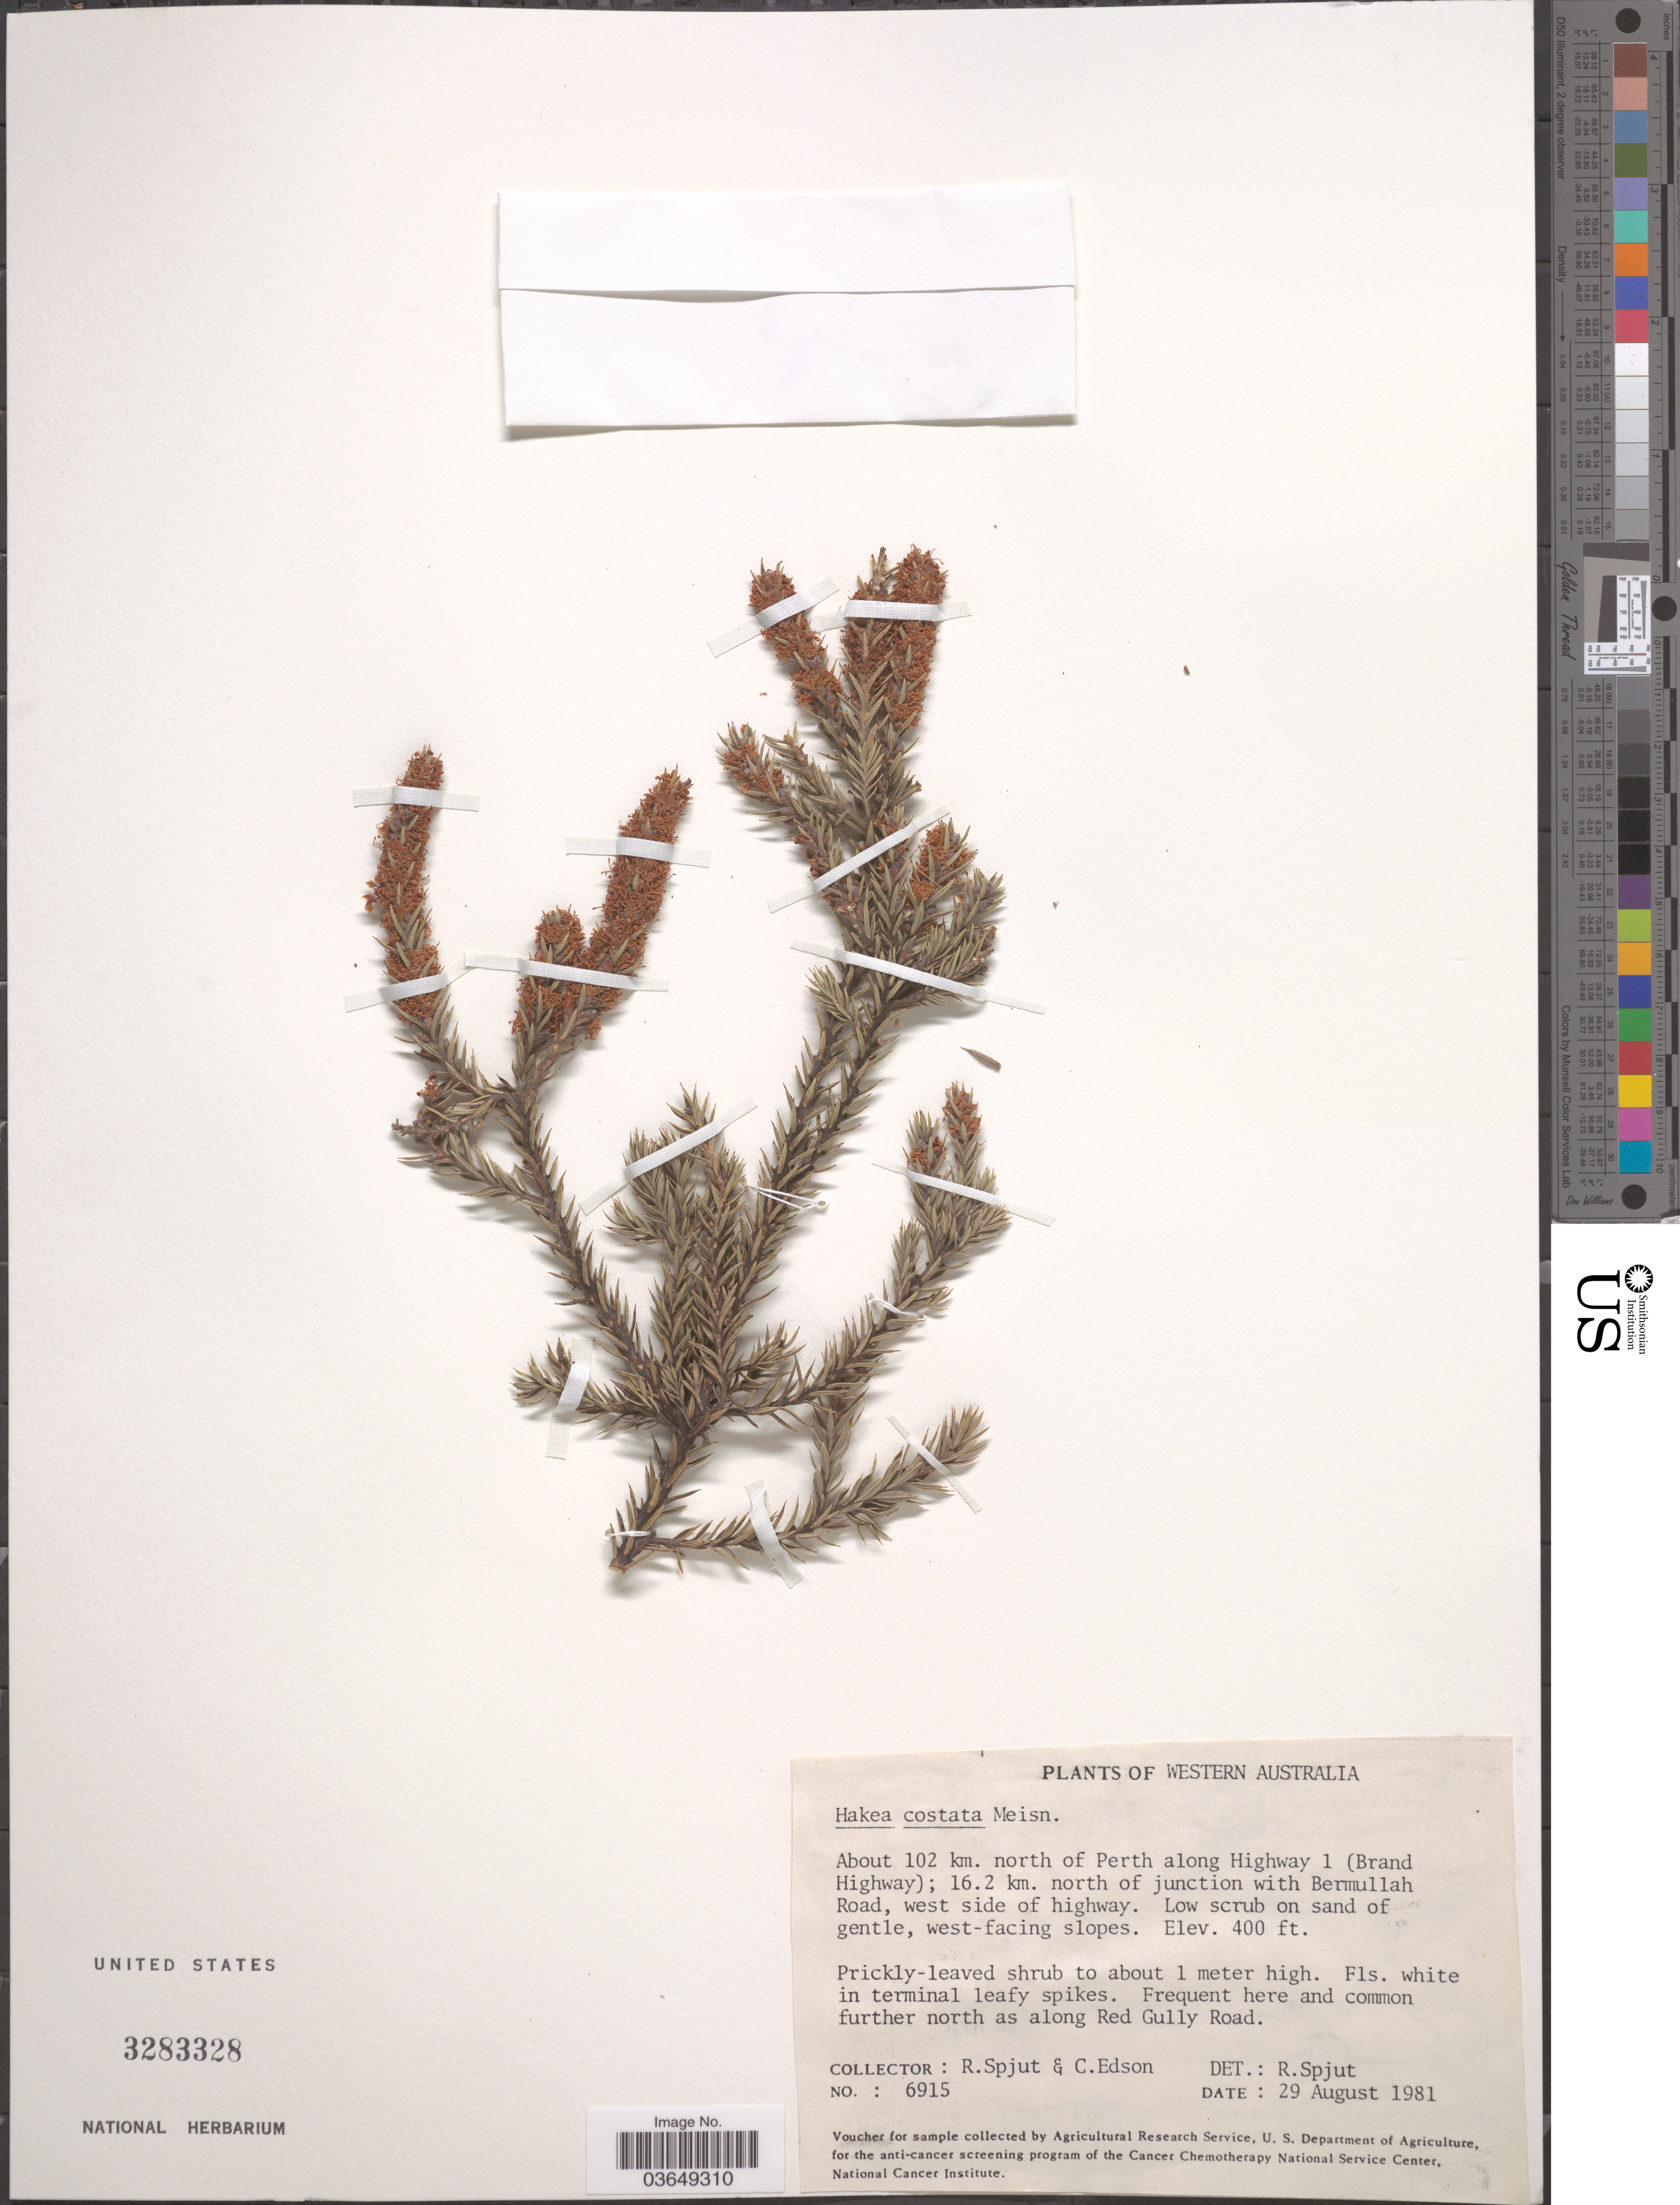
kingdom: Plantae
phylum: Tracheophyta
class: Magnoliopsida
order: Proteales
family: Proteaceae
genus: Hakea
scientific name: Hakea costata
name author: Meisn.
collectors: R. Spjut & C. Edson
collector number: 6915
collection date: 1981-08-29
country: Australia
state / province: Western Australia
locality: About 102 km/ north of Perth along Highway 1 (Brand Highway); 16.2 km north of junction with Bermullah Road, west side of highway.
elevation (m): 122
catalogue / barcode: US 3283328